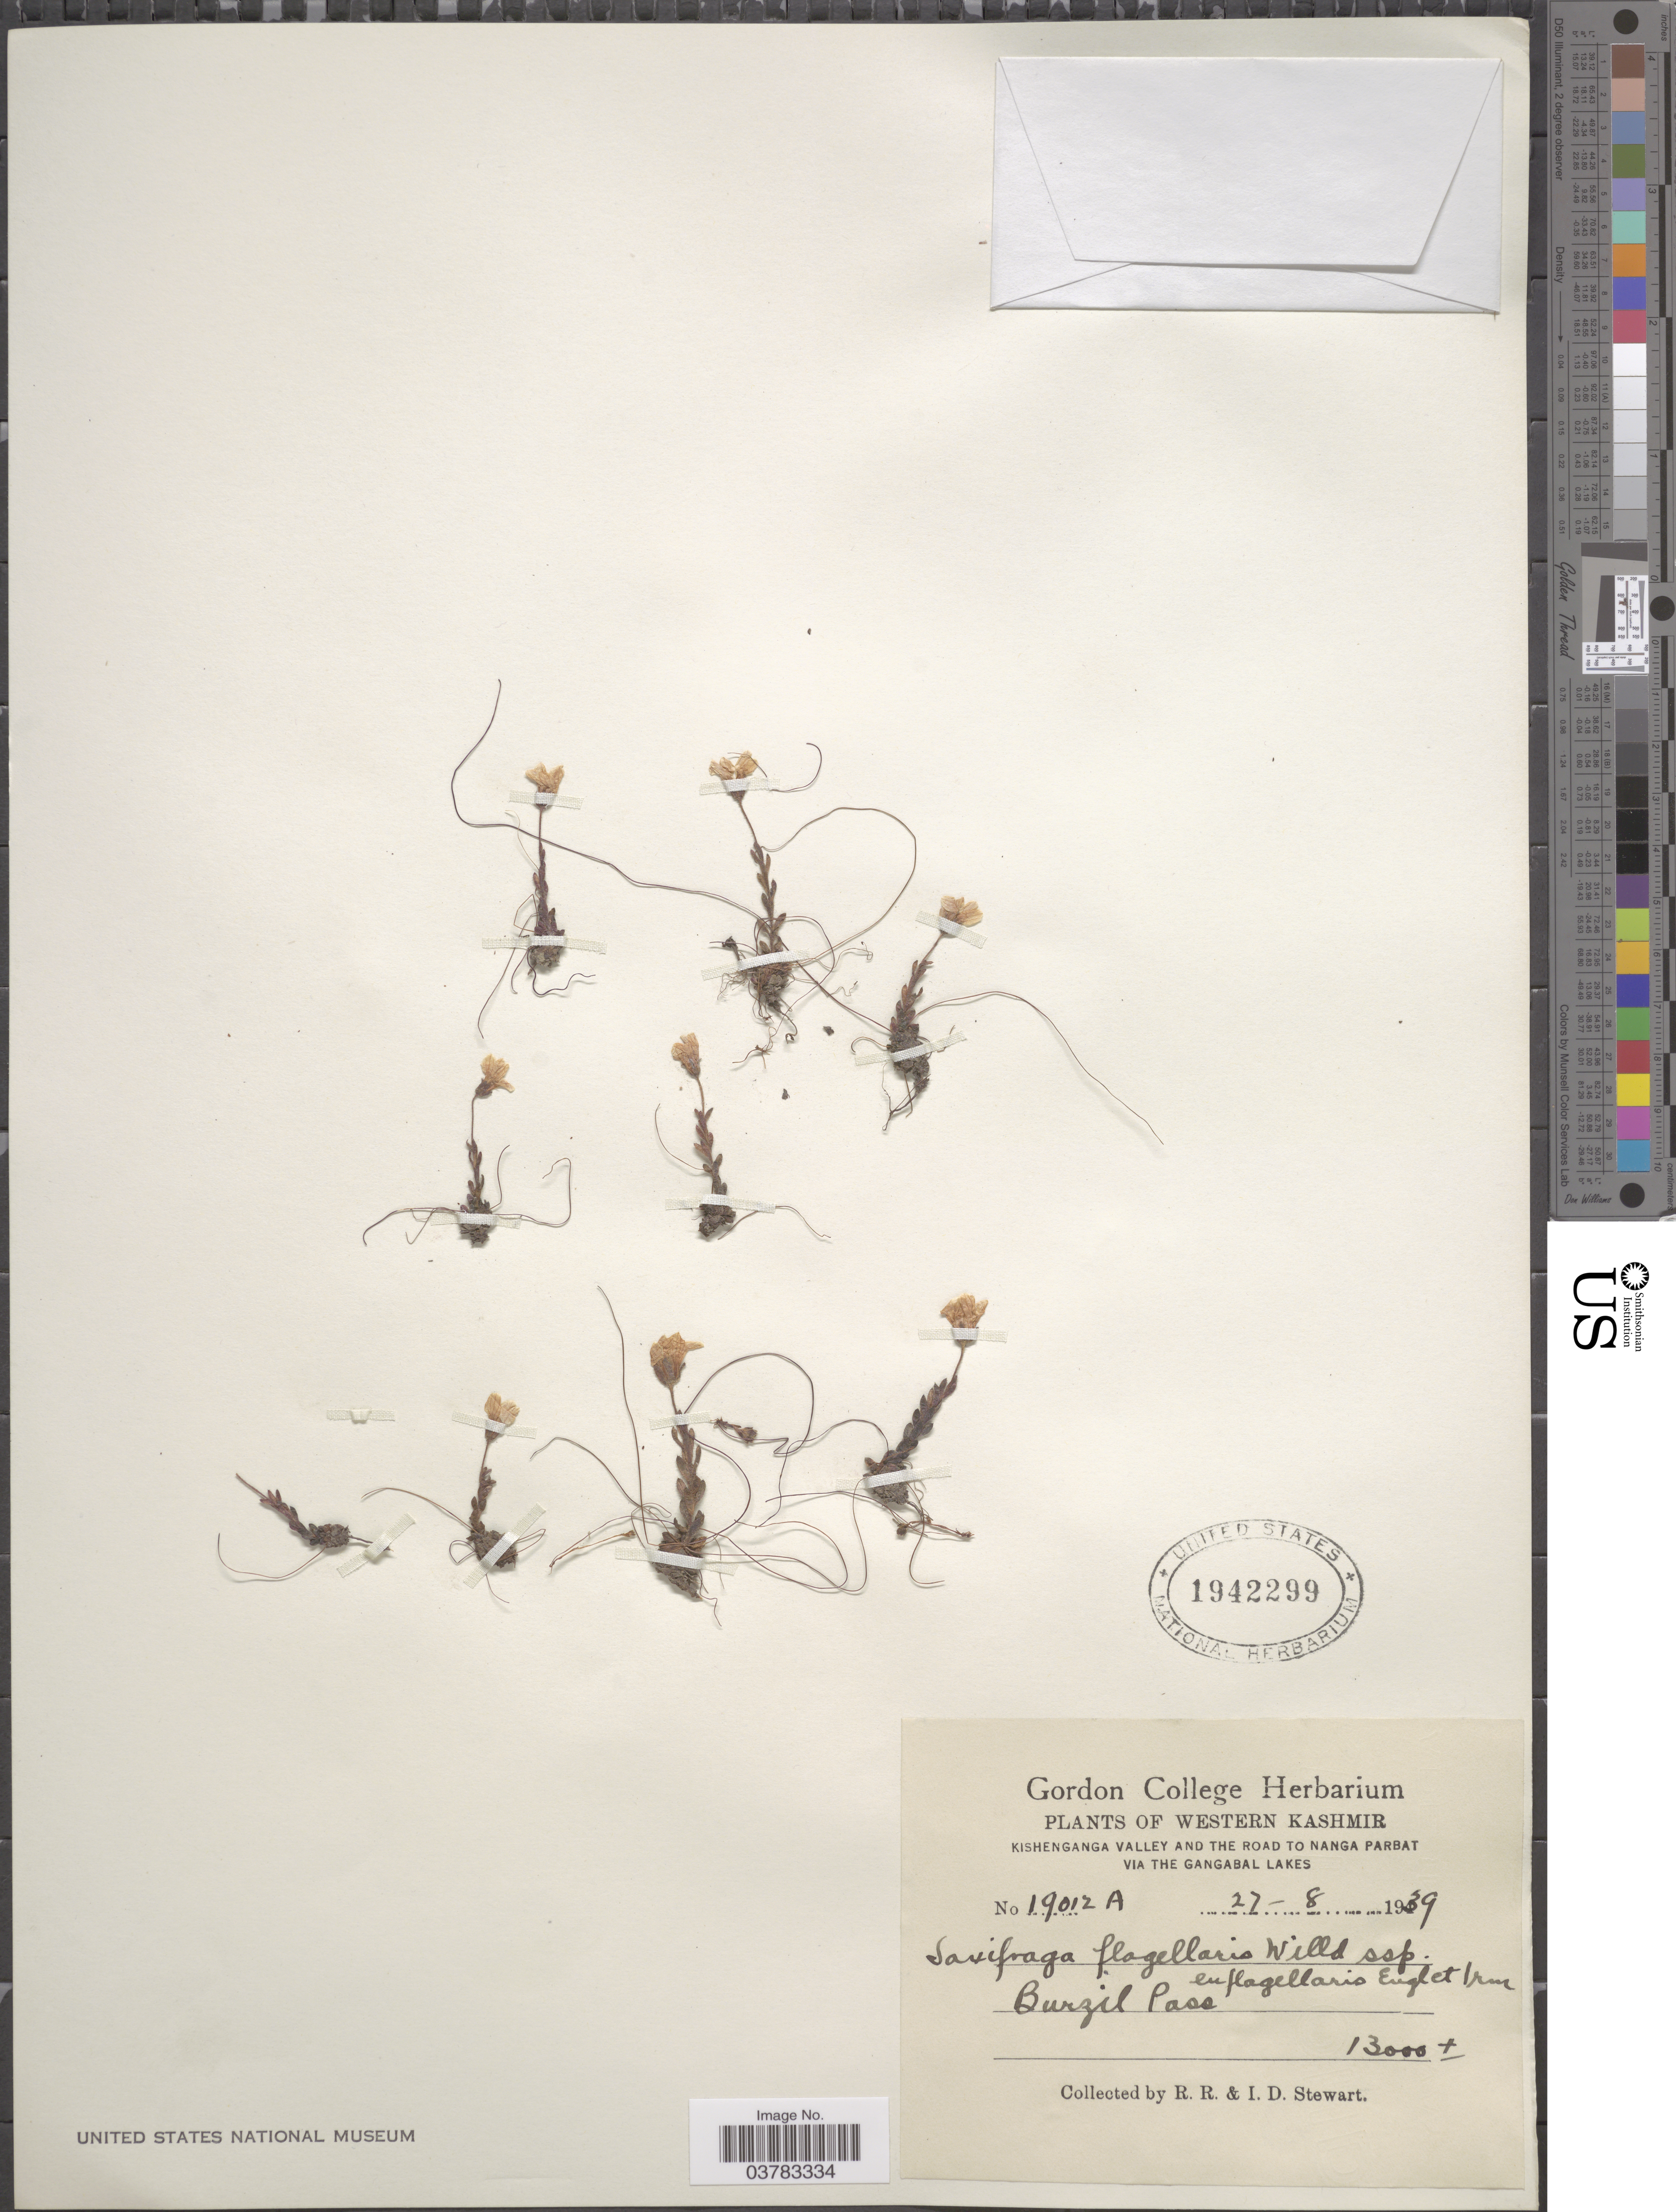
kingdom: Plantae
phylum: Tracheophyta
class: Magnoliopsida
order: Saxifragales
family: Saxifragaceae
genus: Saxifraga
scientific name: Saxifraga flagellaris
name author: Willd. ex Sternb.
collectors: R. Stewart & I. Stewart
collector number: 19012A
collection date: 1939-08-27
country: India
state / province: Jammu and Kashmir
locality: Western Kashmir. Kishenganga Valley and the road to Nanga Parbat via the Gangabal Lakes. Burzil Pass.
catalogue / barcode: US 1942299